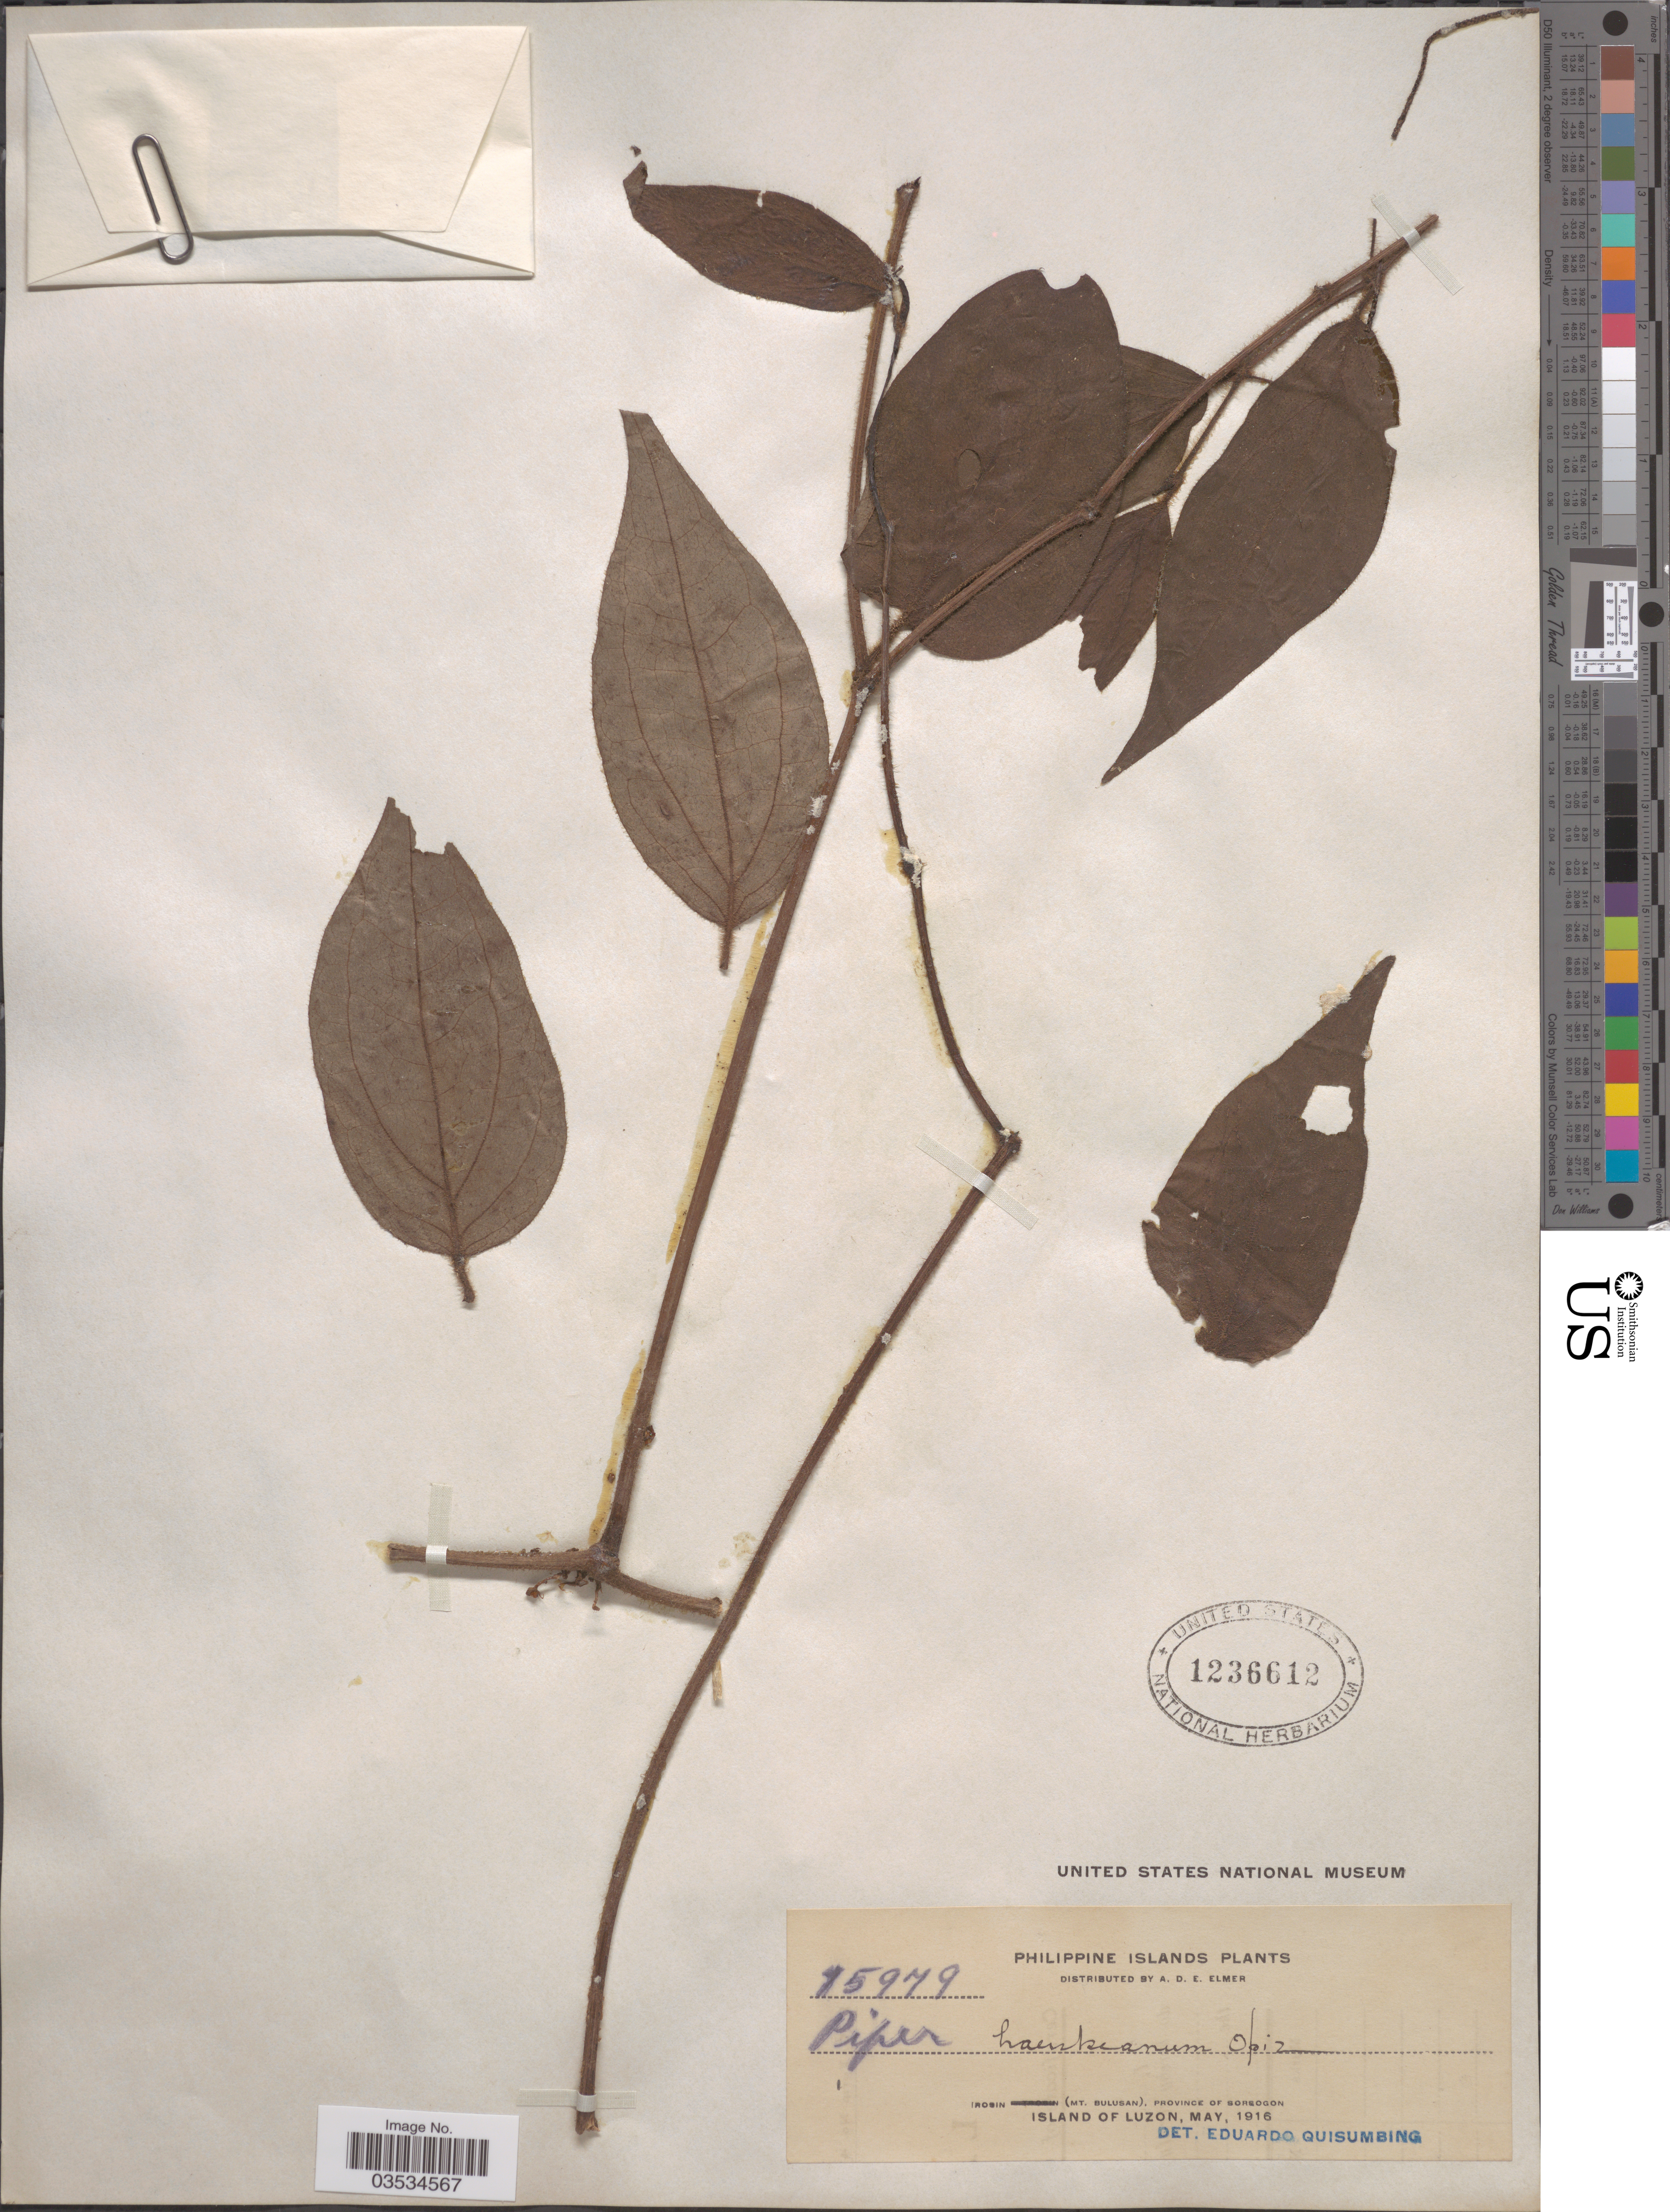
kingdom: Plantae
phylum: Tracheophyta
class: Magnoliopsida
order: Piperales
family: Piperaceae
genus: Piper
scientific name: Piper haenkeanum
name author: Opiz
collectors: A. D. E. Elmer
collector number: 15979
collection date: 1916-05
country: Philippines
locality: Philippine Islands. Irosin (Mt. Bulusan), Province of Sorsogon. Island of Luzon.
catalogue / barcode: US 1236612